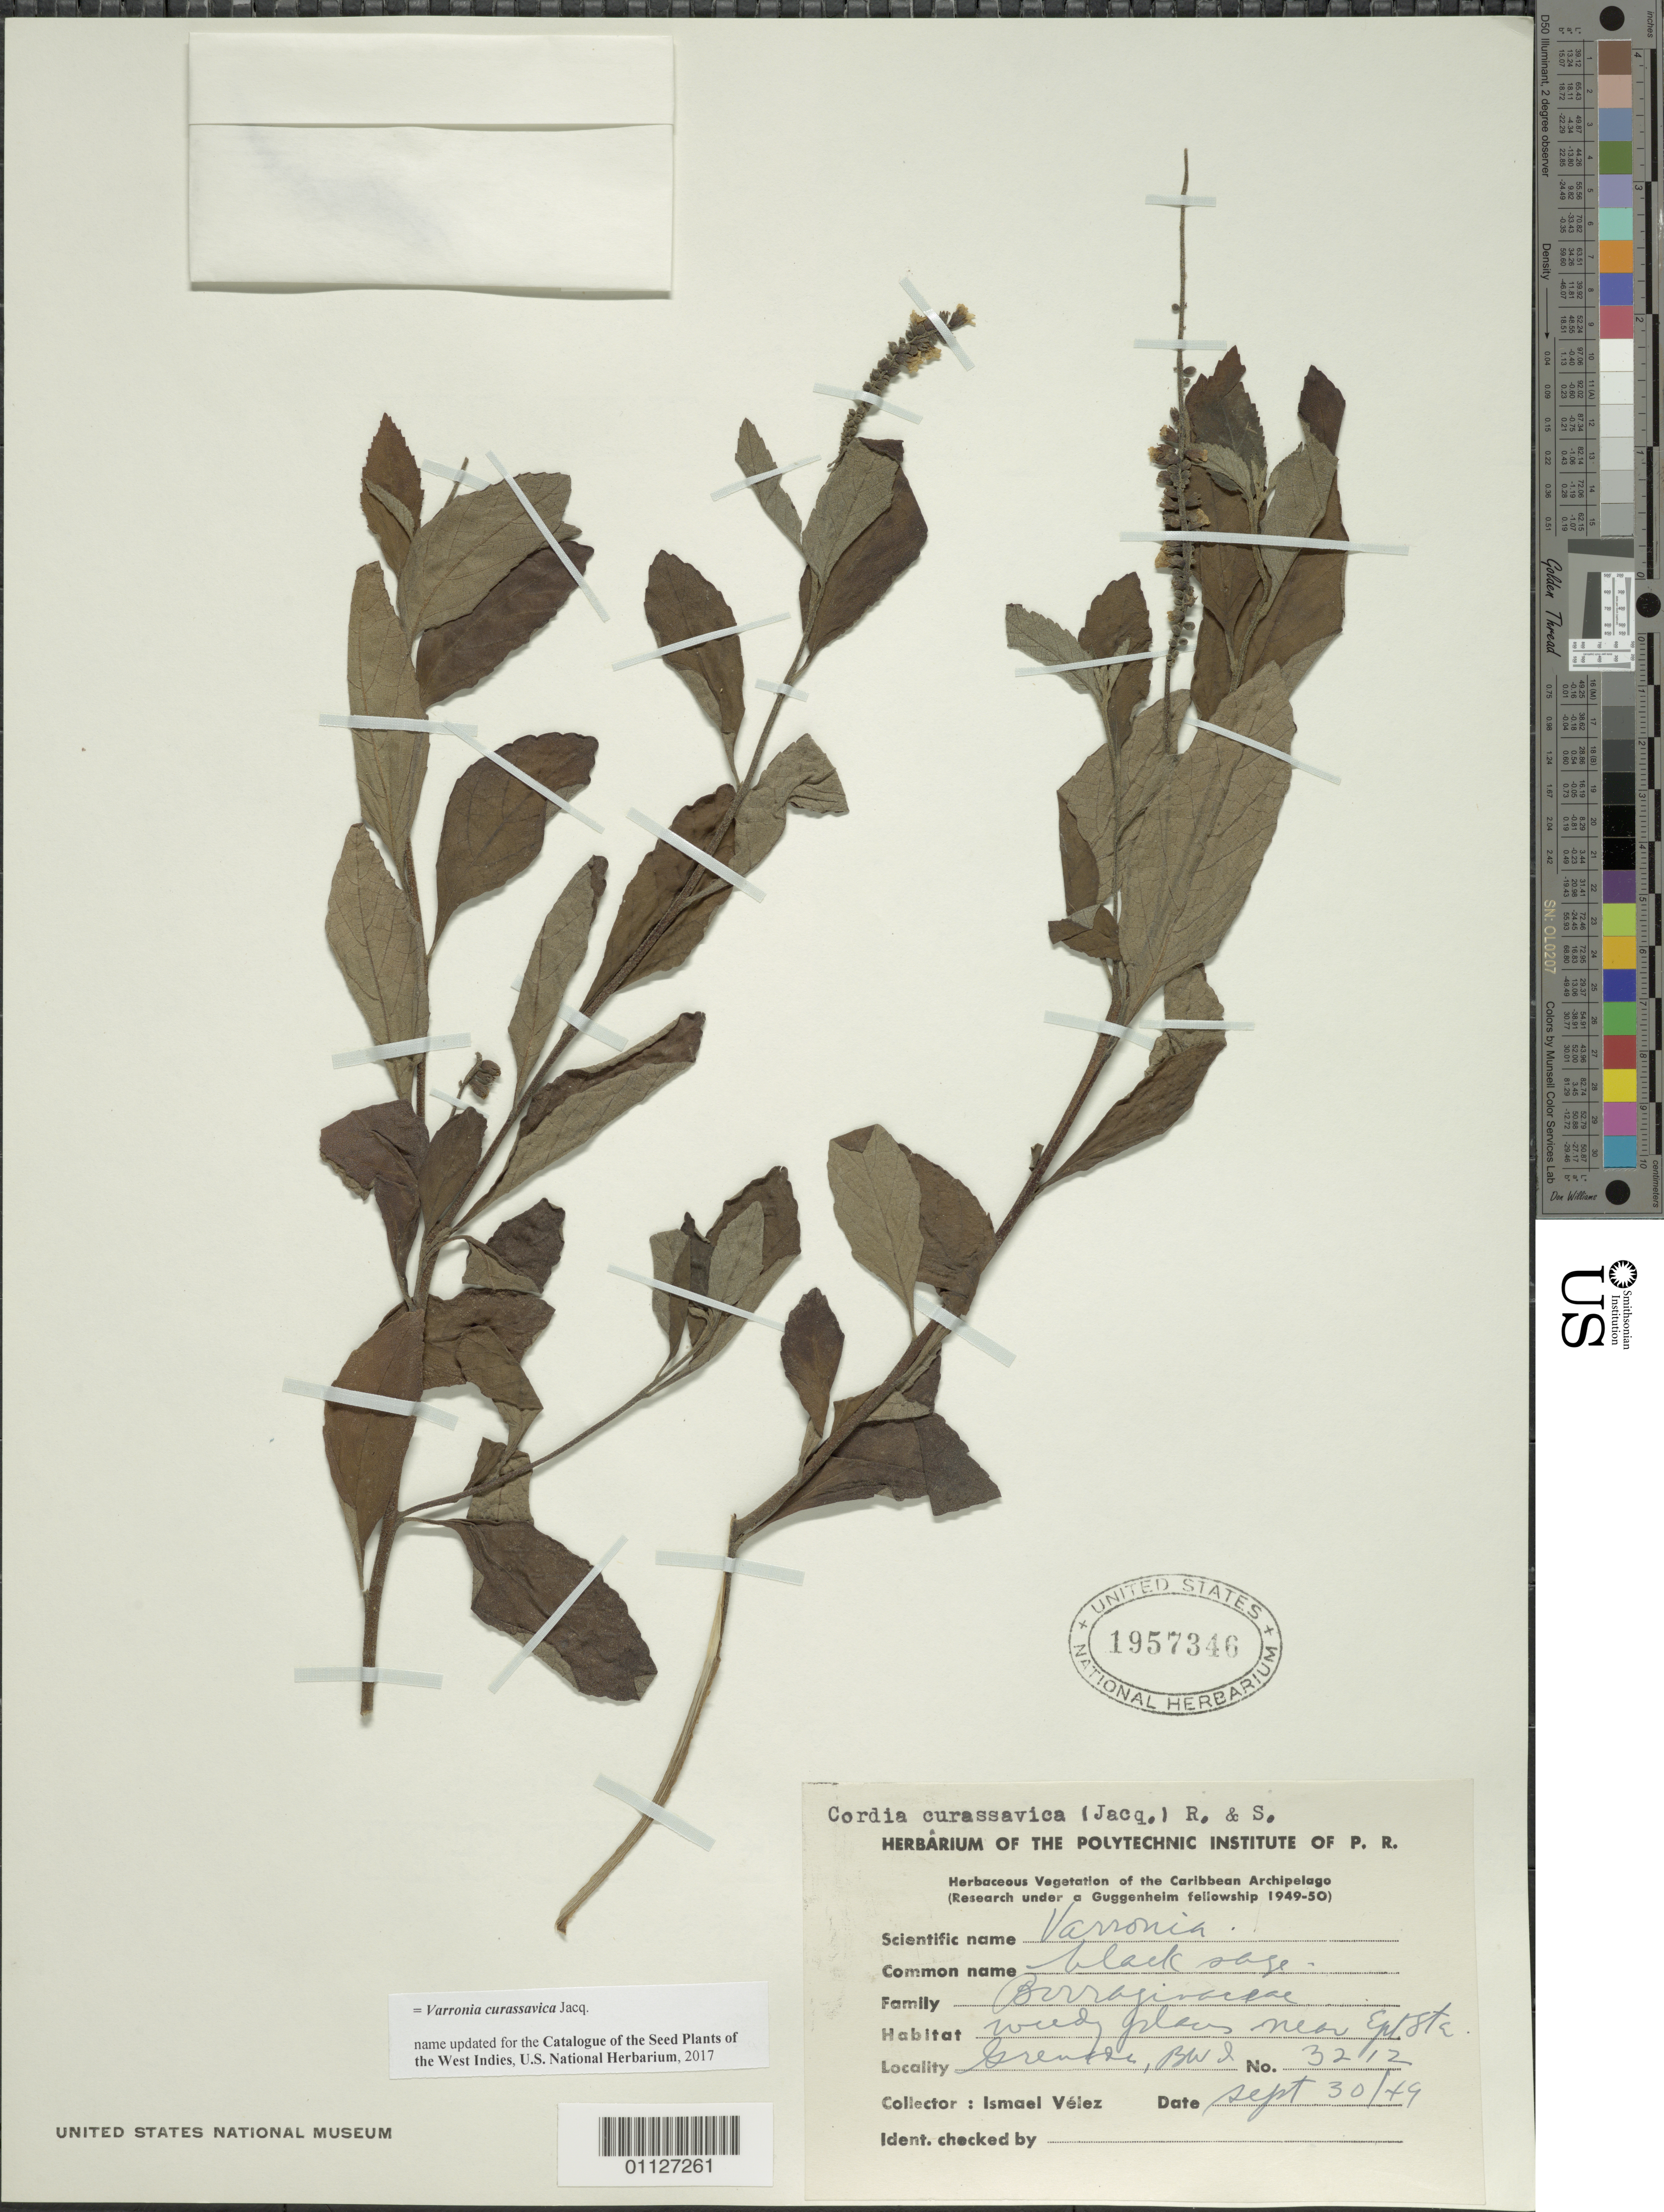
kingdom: Plantae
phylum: Tracheophyta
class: Magnoliopsida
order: Boraginales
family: Cordiaceae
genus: Varronia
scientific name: Varronia curassavica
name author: Jacq.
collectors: I. Velez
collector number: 3212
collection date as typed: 30 Sep 1949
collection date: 1949-09-30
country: Grenada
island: Grenada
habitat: weedy places near Epl. Sta.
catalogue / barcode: US 1957346